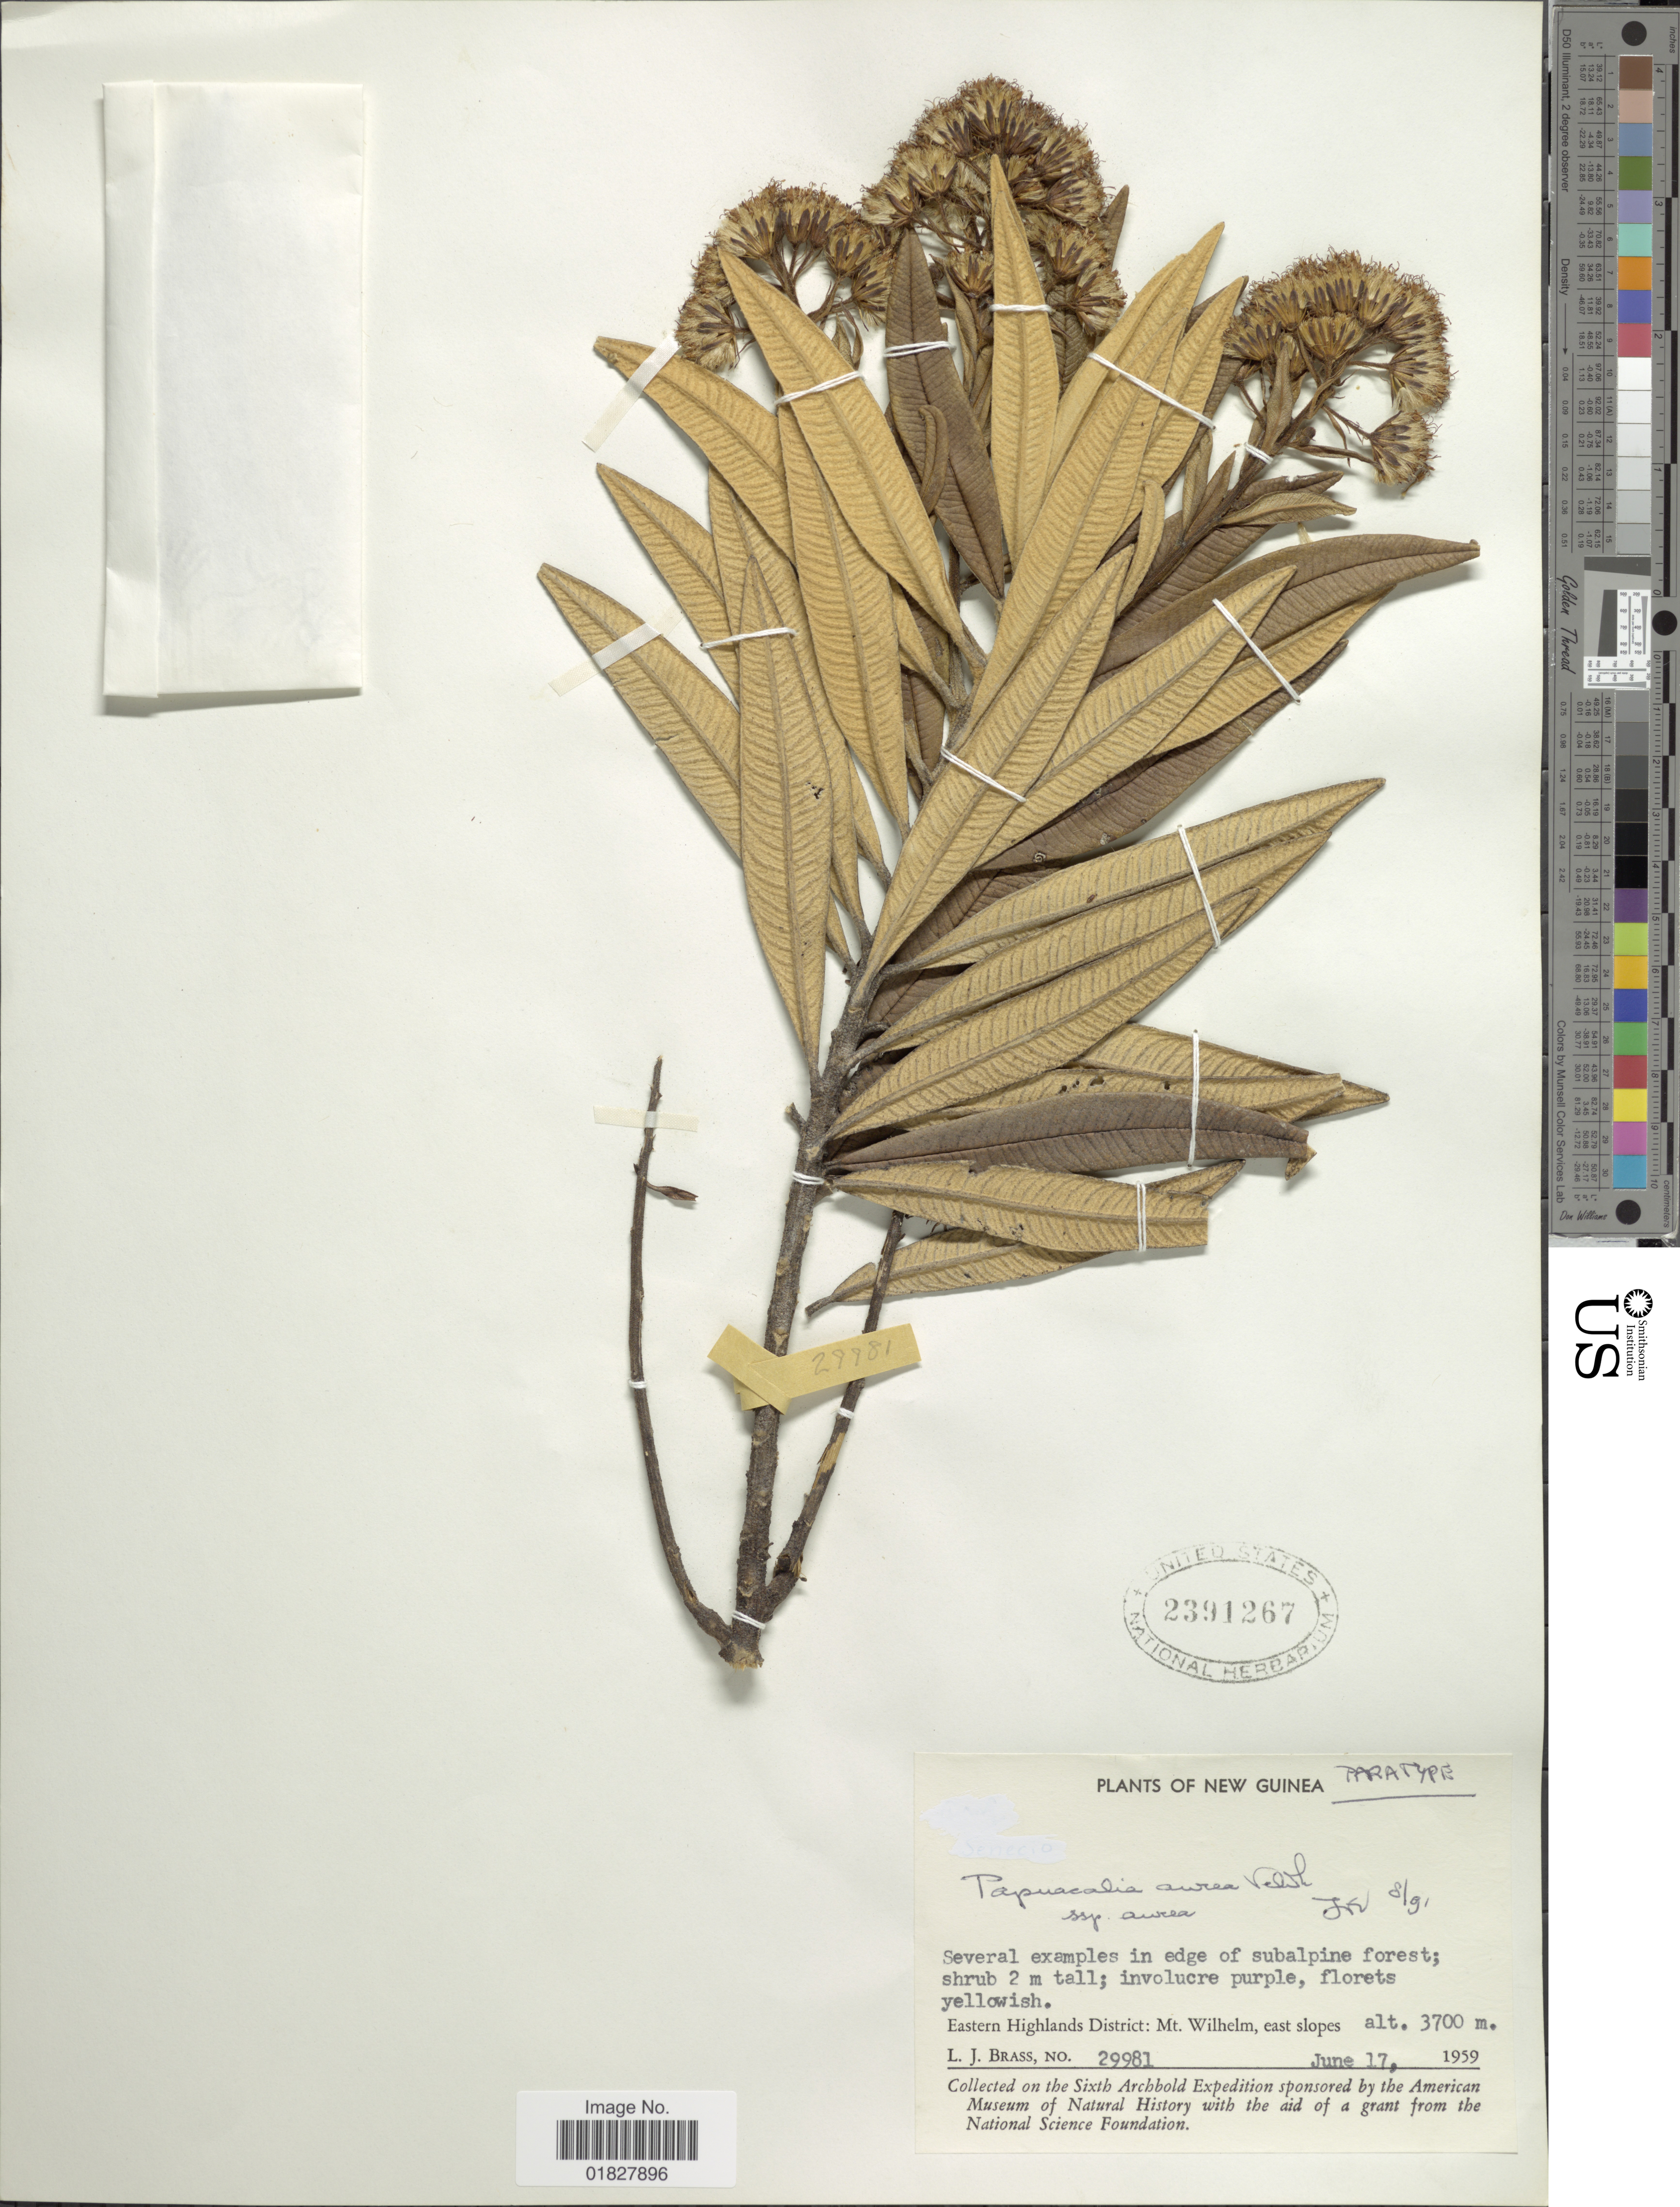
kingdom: Plantae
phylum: Tracheophyta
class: Magnoliopsida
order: Asterales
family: Asteraceae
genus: Papuacalia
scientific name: Papuacalia aurea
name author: Veldkamp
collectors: L. J. Brass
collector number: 29981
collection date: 1959-06-17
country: Papua New Guinea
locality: New Guinea, Eastern Highlands District, Mt. Wilhelm, east slopes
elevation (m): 3700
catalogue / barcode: US 2391267